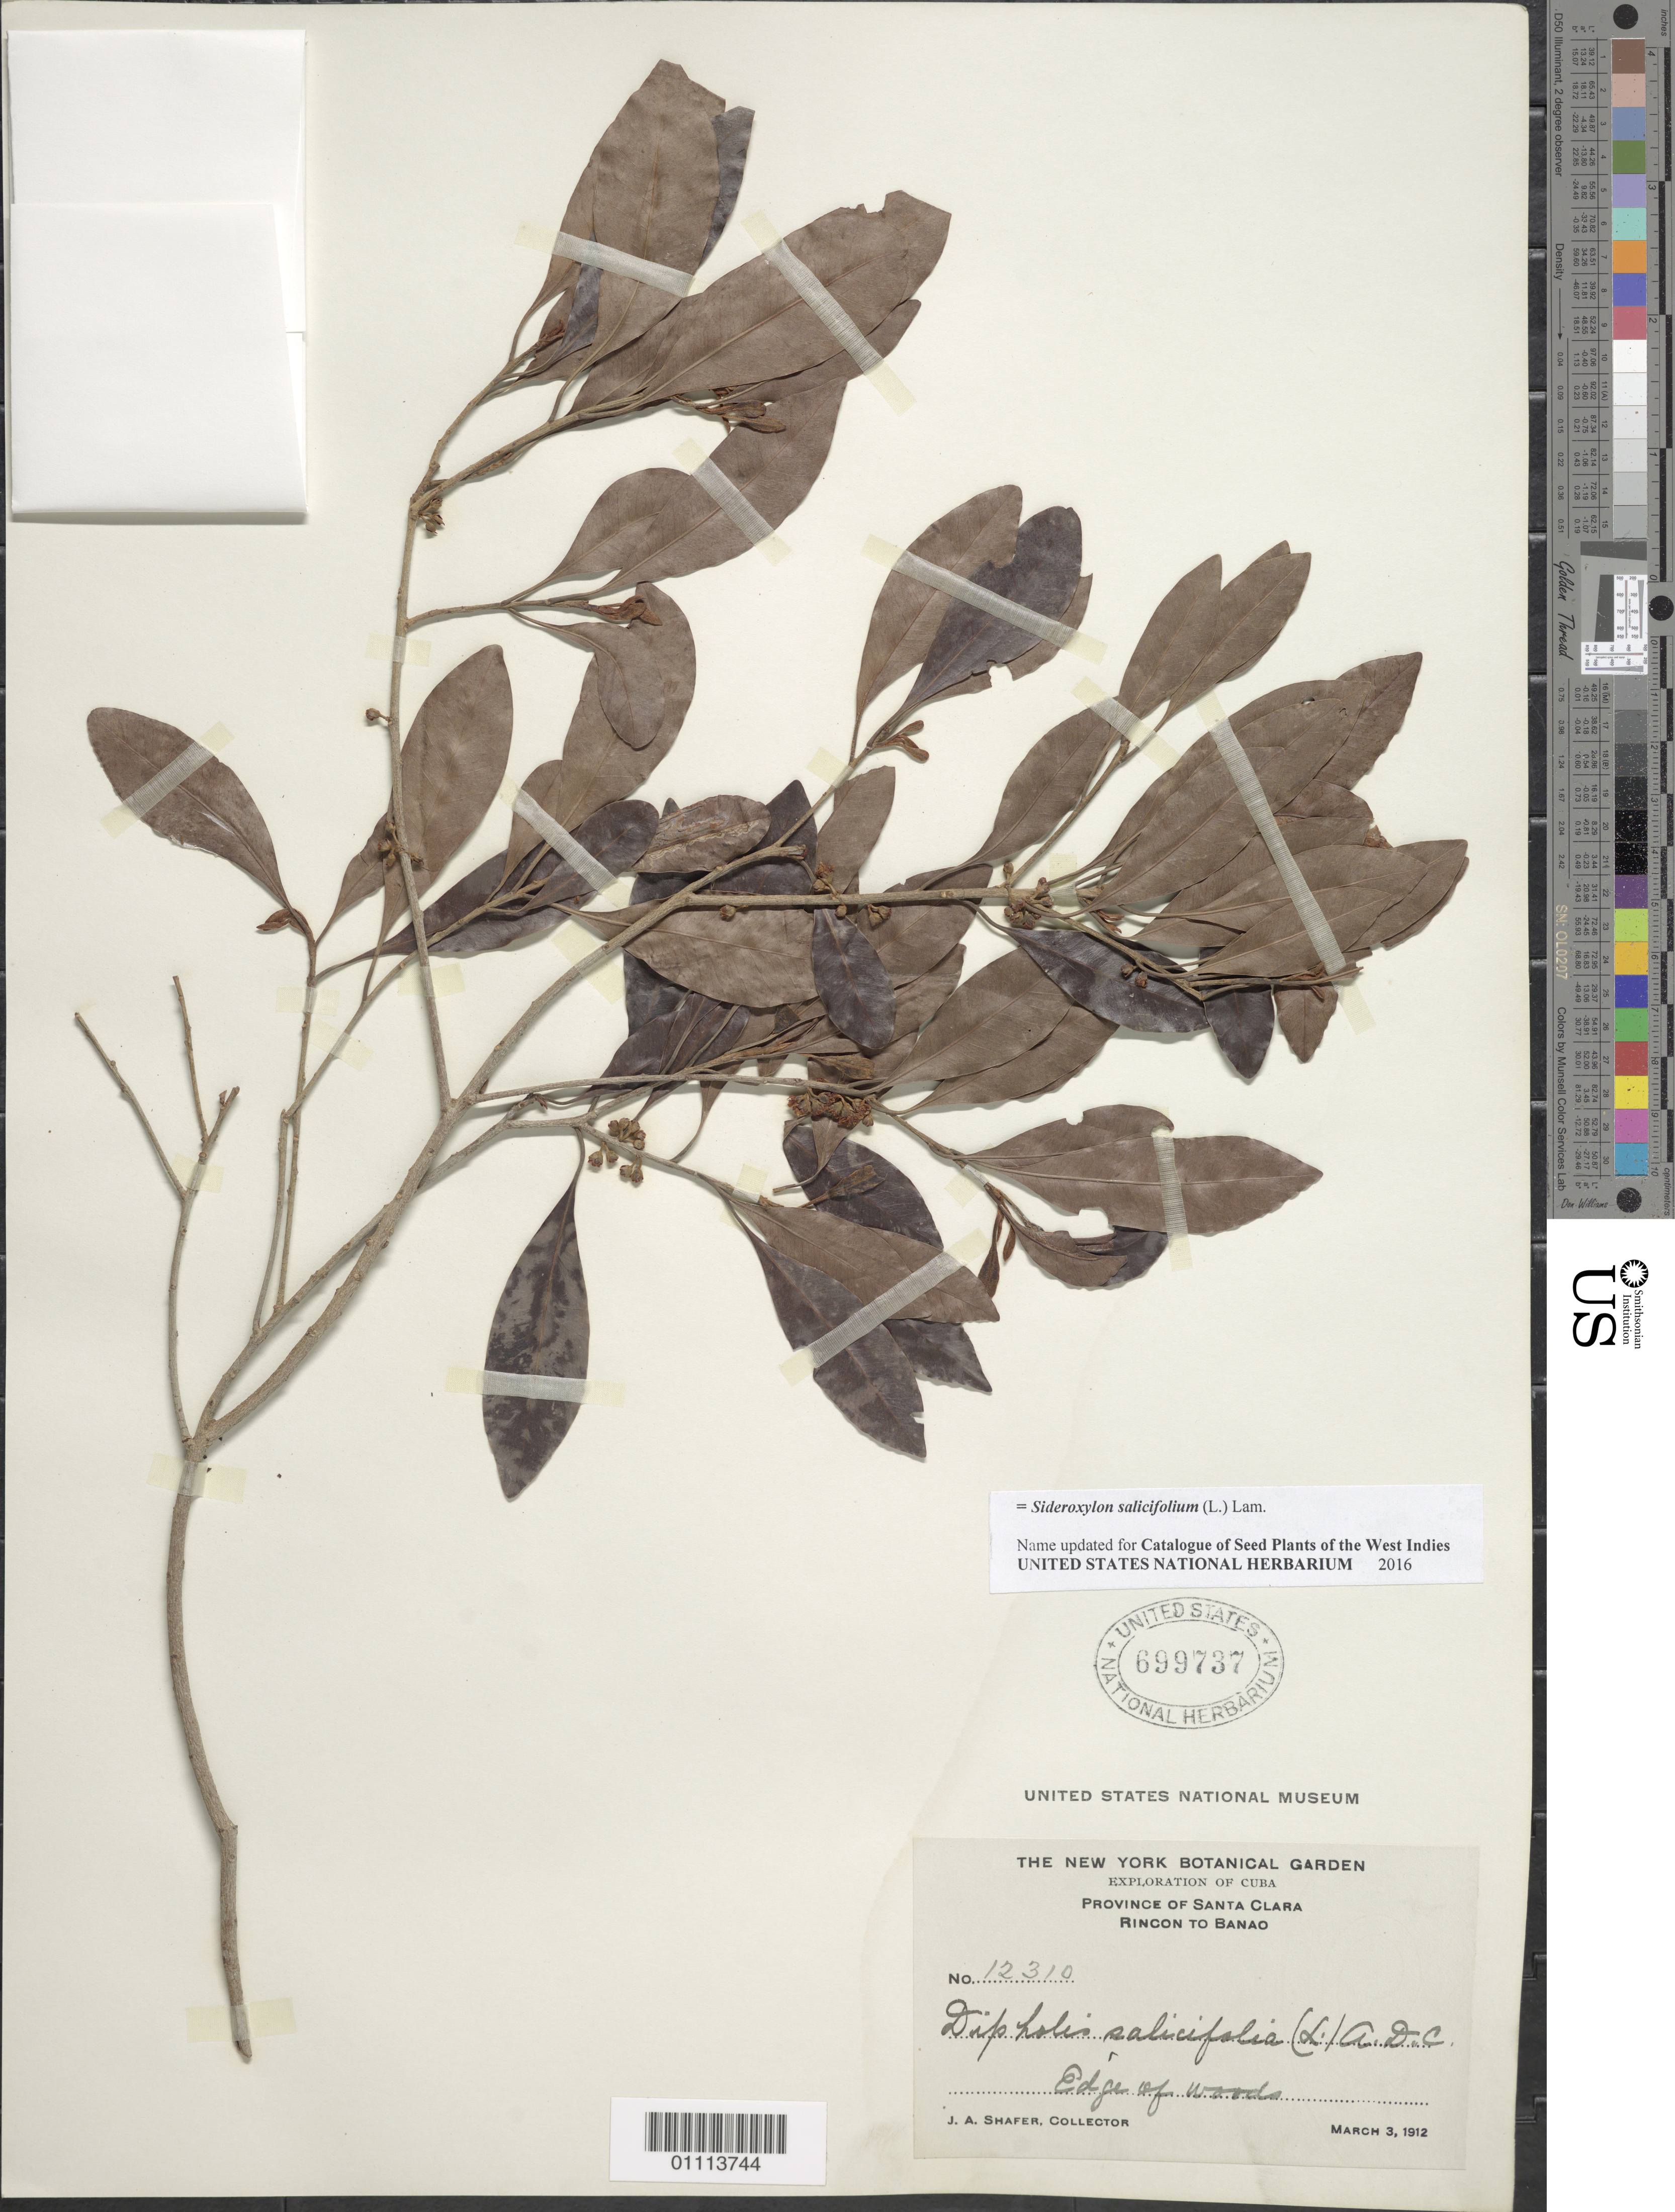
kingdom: Plantae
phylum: Tracheophyta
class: Magnoliopsida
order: Ericales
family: Sapotaceae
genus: Dipholis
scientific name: Dipholis salicifolia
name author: (L.) A. DC.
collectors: J. A. Shafer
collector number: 12310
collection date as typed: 03 Mar 1912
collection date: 1912-03-03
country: Cuba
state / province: Villa Clara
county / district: Santa Clara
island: Cuba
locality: Rincon to Banao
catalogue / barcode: US 699737